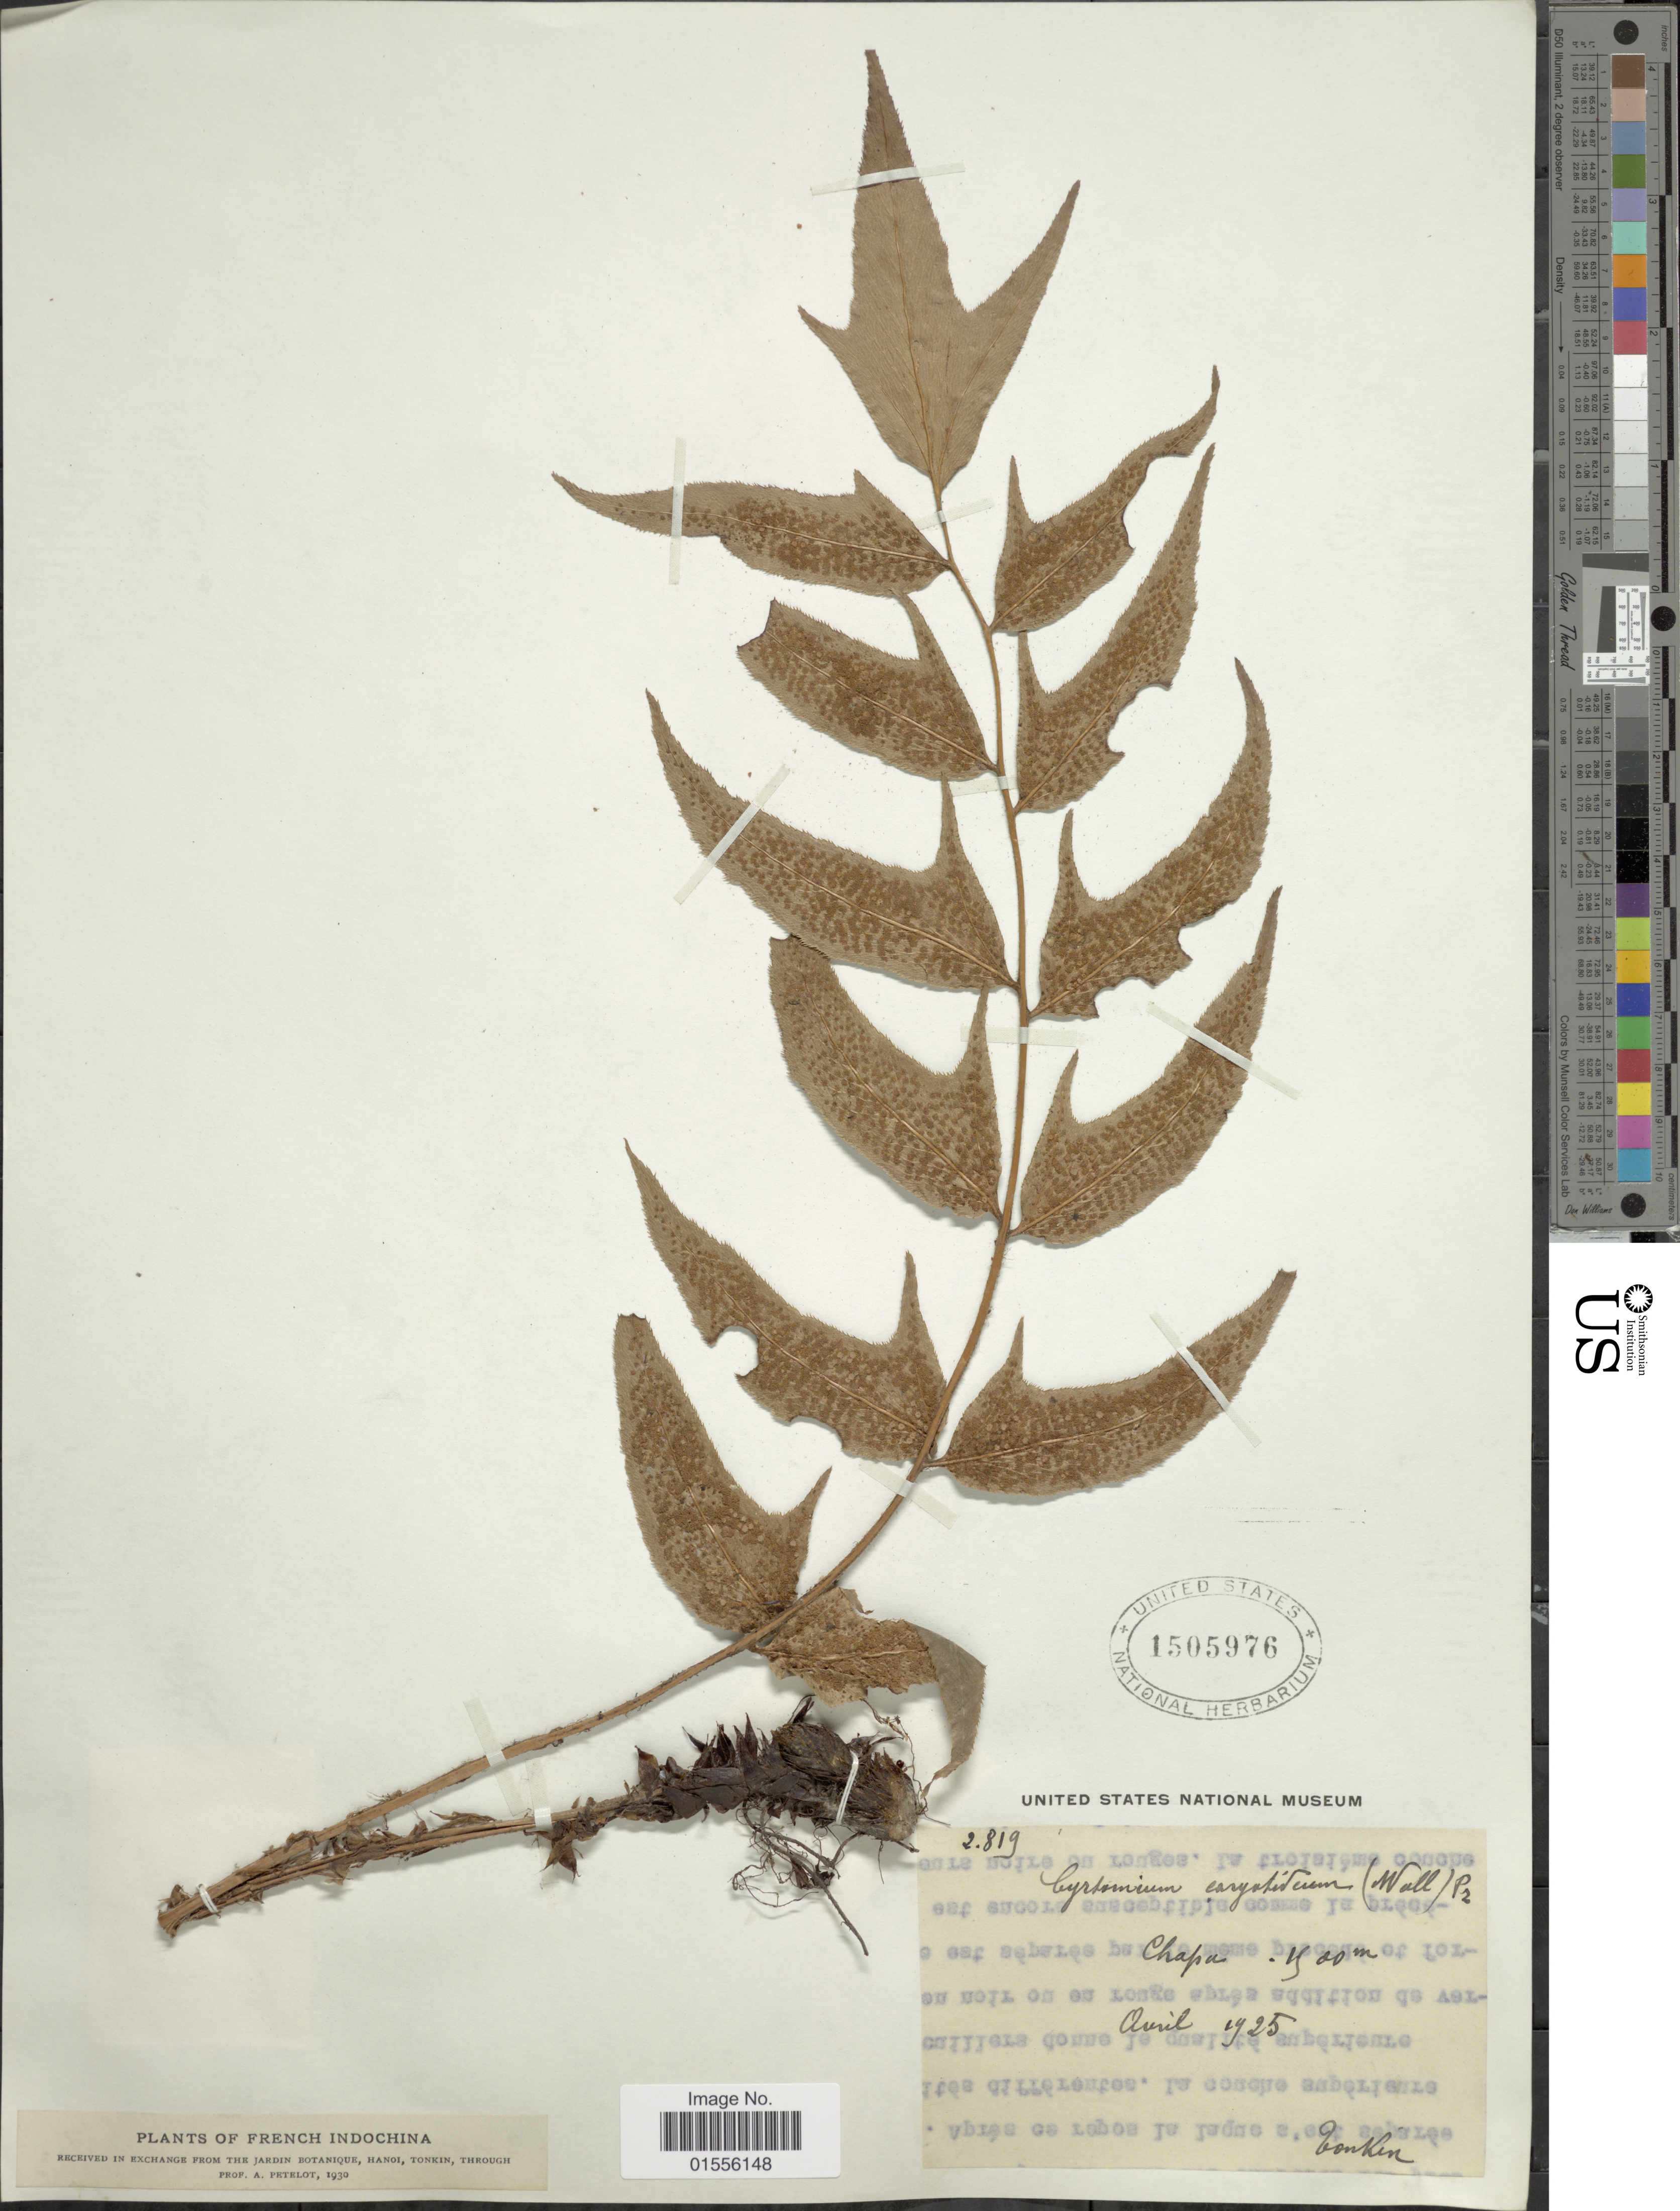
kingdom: Plantae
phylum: Tracheophyta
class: Polypodiopsida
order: Polypodiales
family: Dryopteridaceae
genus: Cyrtomium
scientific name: Cyrtomium caryotideum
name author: (Wall. ex Hook. & Grev.) C. Presl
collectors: A. Petelot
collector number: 2819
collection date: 1925-04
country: Vietnam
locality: Tonkin. Chapa, French Indochina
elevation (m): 1900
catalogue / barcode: US 1505976